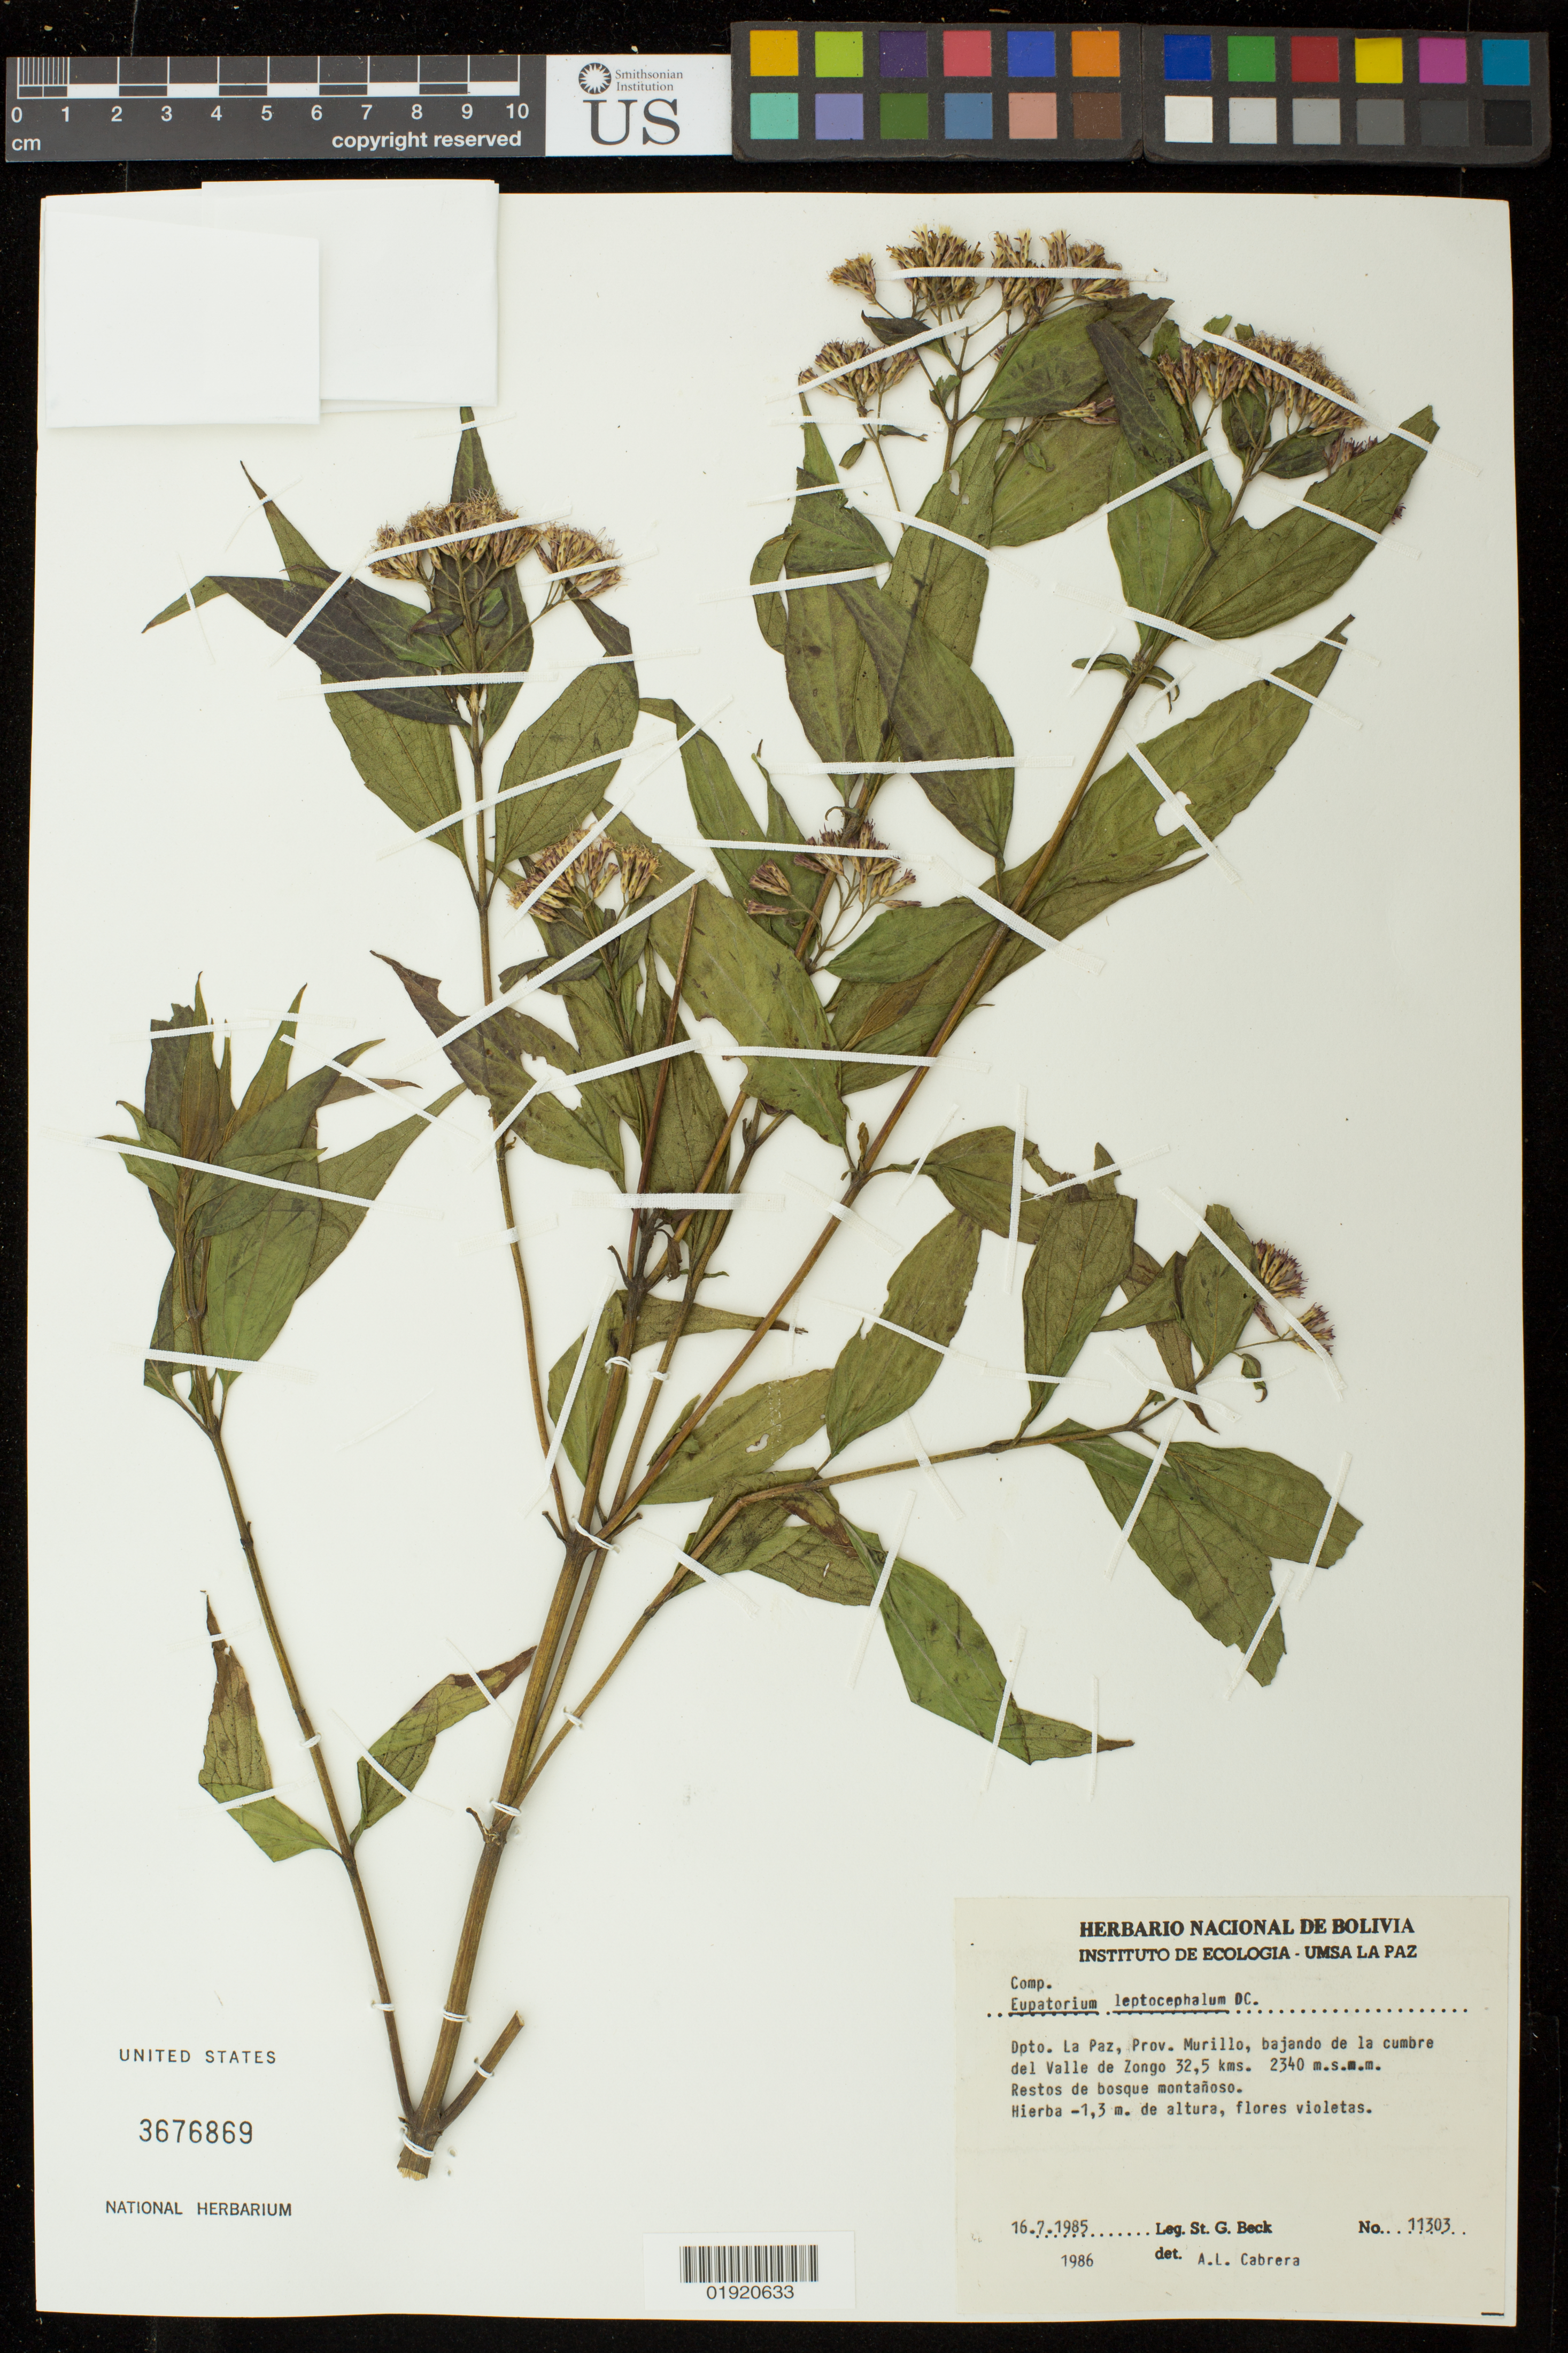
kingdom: Plantae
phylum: Tracheophyta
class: Magnoliopsida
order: Asterales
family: Asteraceae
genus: Eupatorium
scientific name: Eupatorium leptocephalum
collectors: S. Beck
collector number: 11303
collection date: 1985-07-16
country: Bolivia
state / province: La Paz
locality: Dpto. La Paz, Prov. Murillo, bajando de la cumbre del Valle de Zongo 32,5 kms.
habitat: Restos de bosque montanoso.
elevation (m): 2340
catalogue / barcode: US 3676869